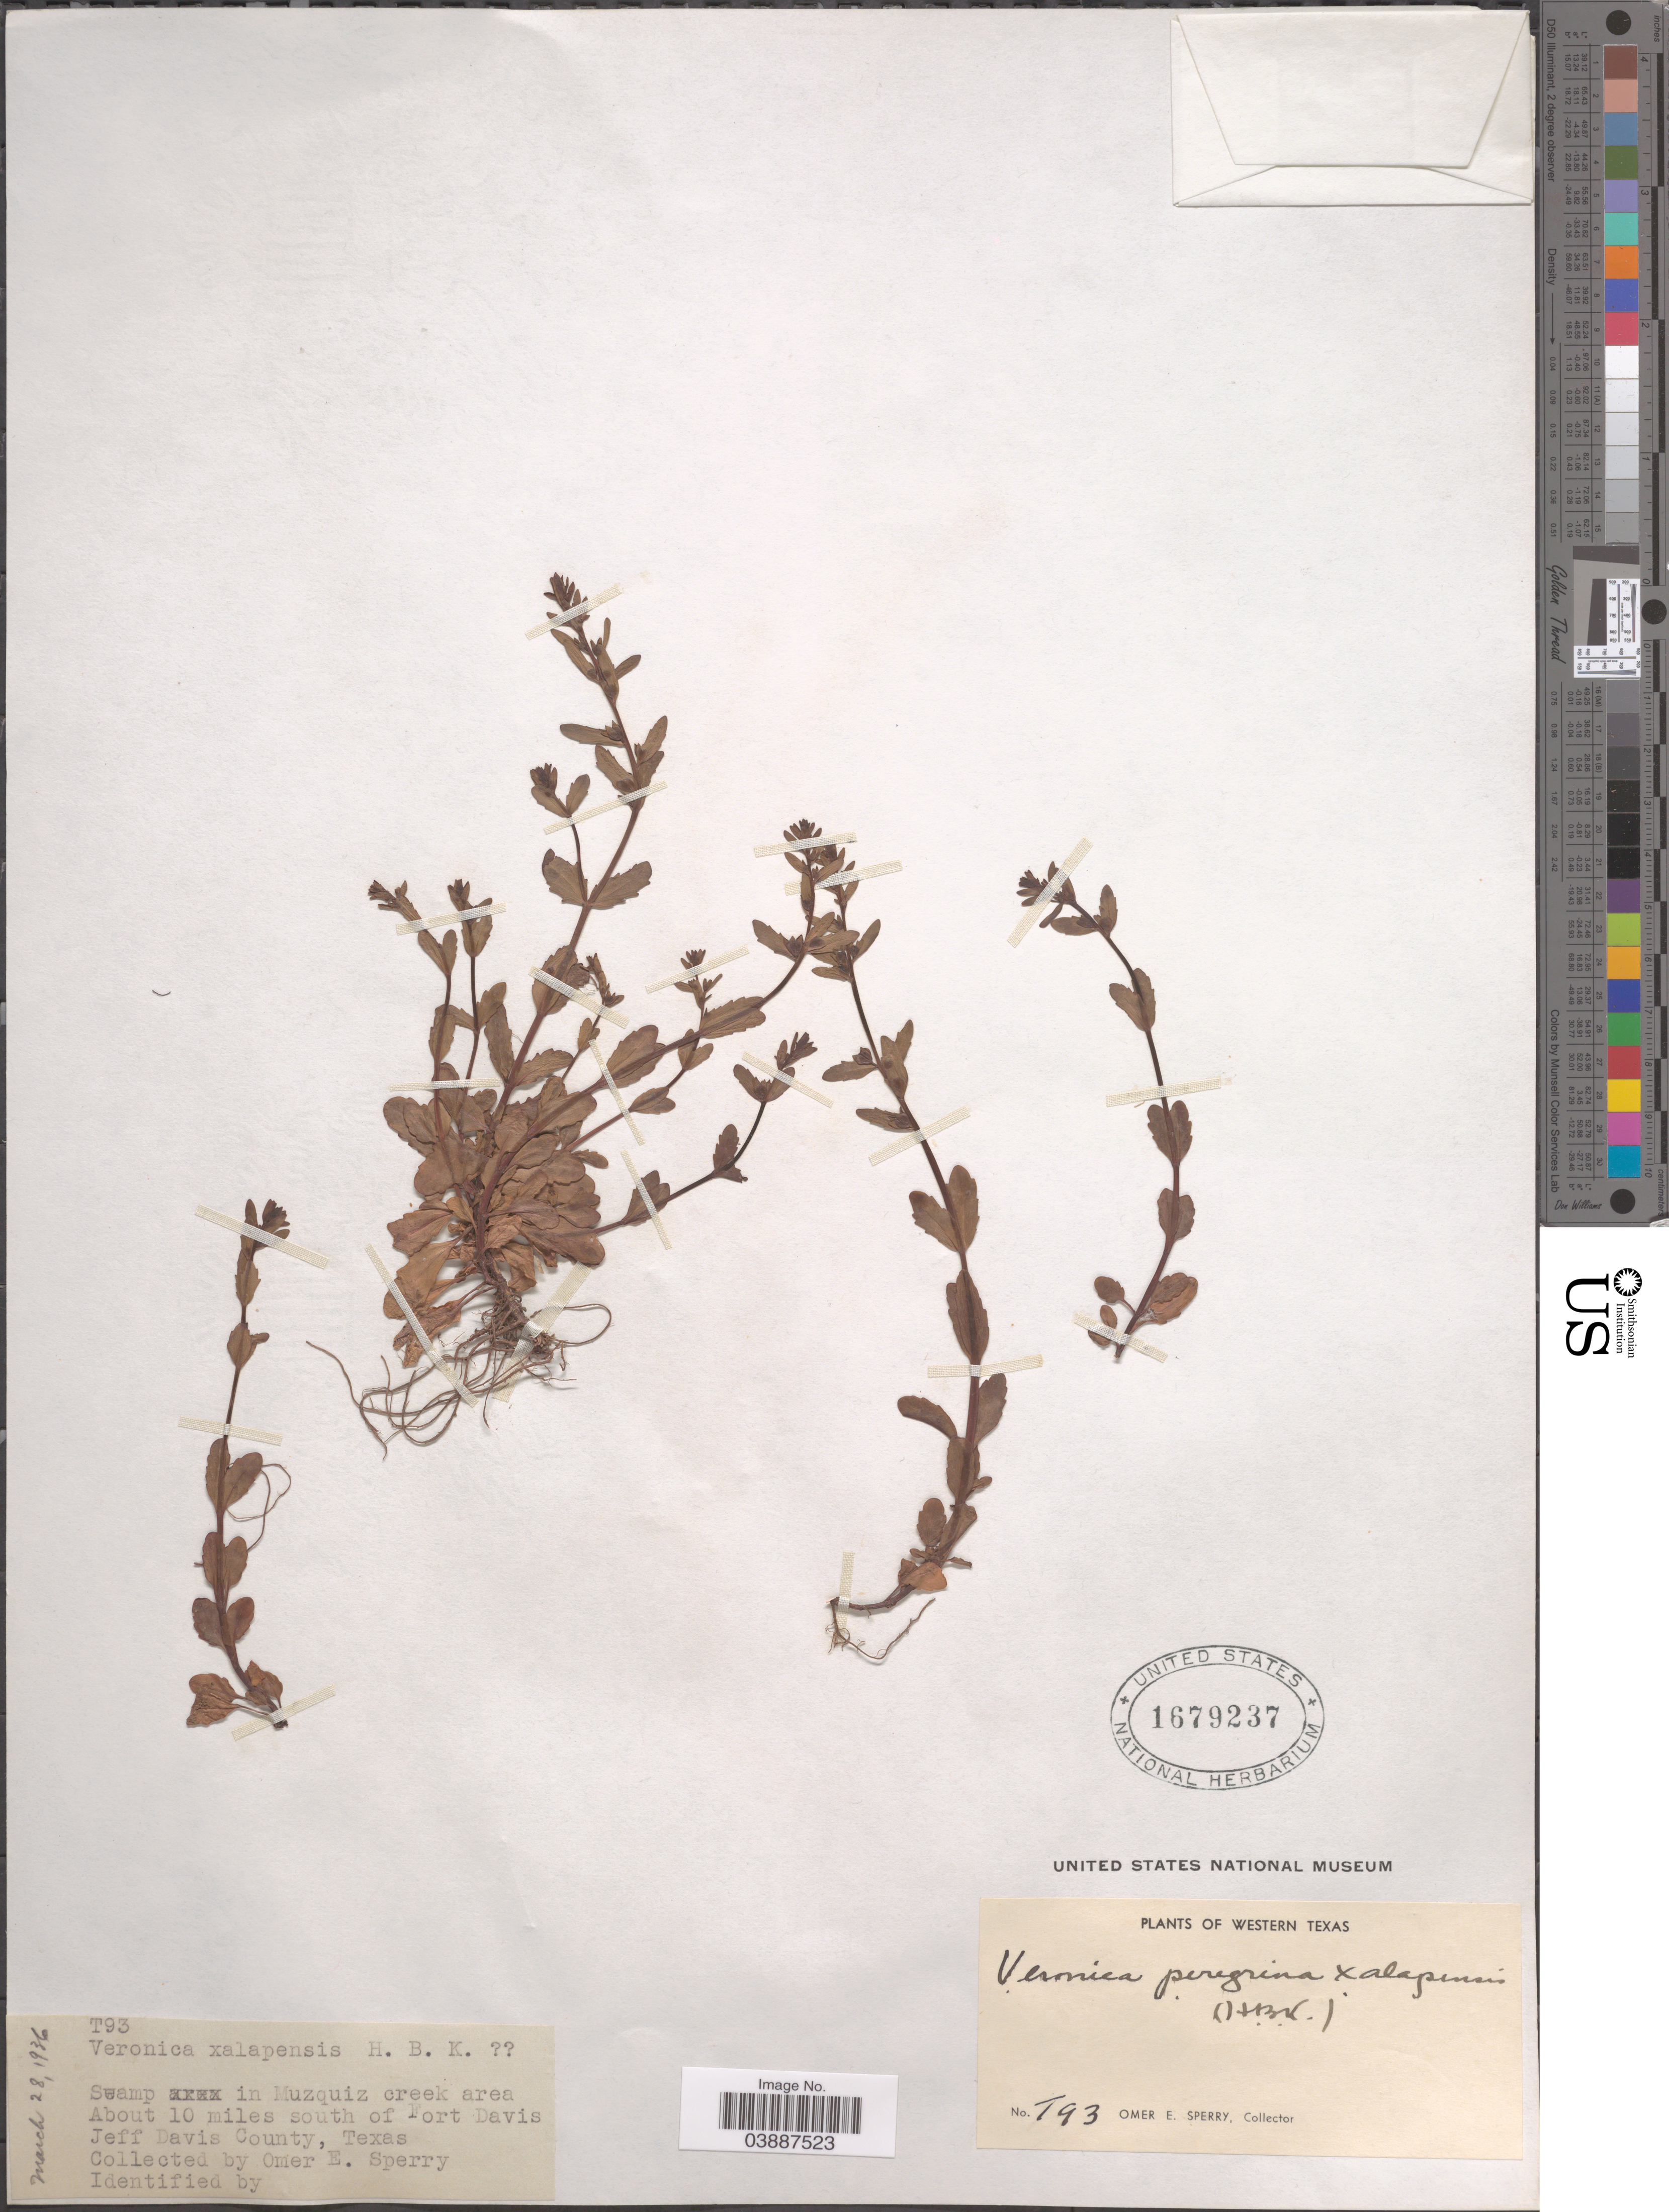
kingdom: Plantae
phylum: Tracheophyta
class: Magnoliopsida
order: Lamiales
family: Plantaginaceae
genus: Veronica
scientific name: Veronica peregrina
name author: L.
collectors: O. E. Sperry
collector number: T93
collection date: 1936-03-28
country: United States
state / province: Texas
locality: Western Texas. Swamp in Muzquiz creek area. About 10 miles south of Fort Davis. Jeff Davis County.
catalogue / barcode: US 1679237